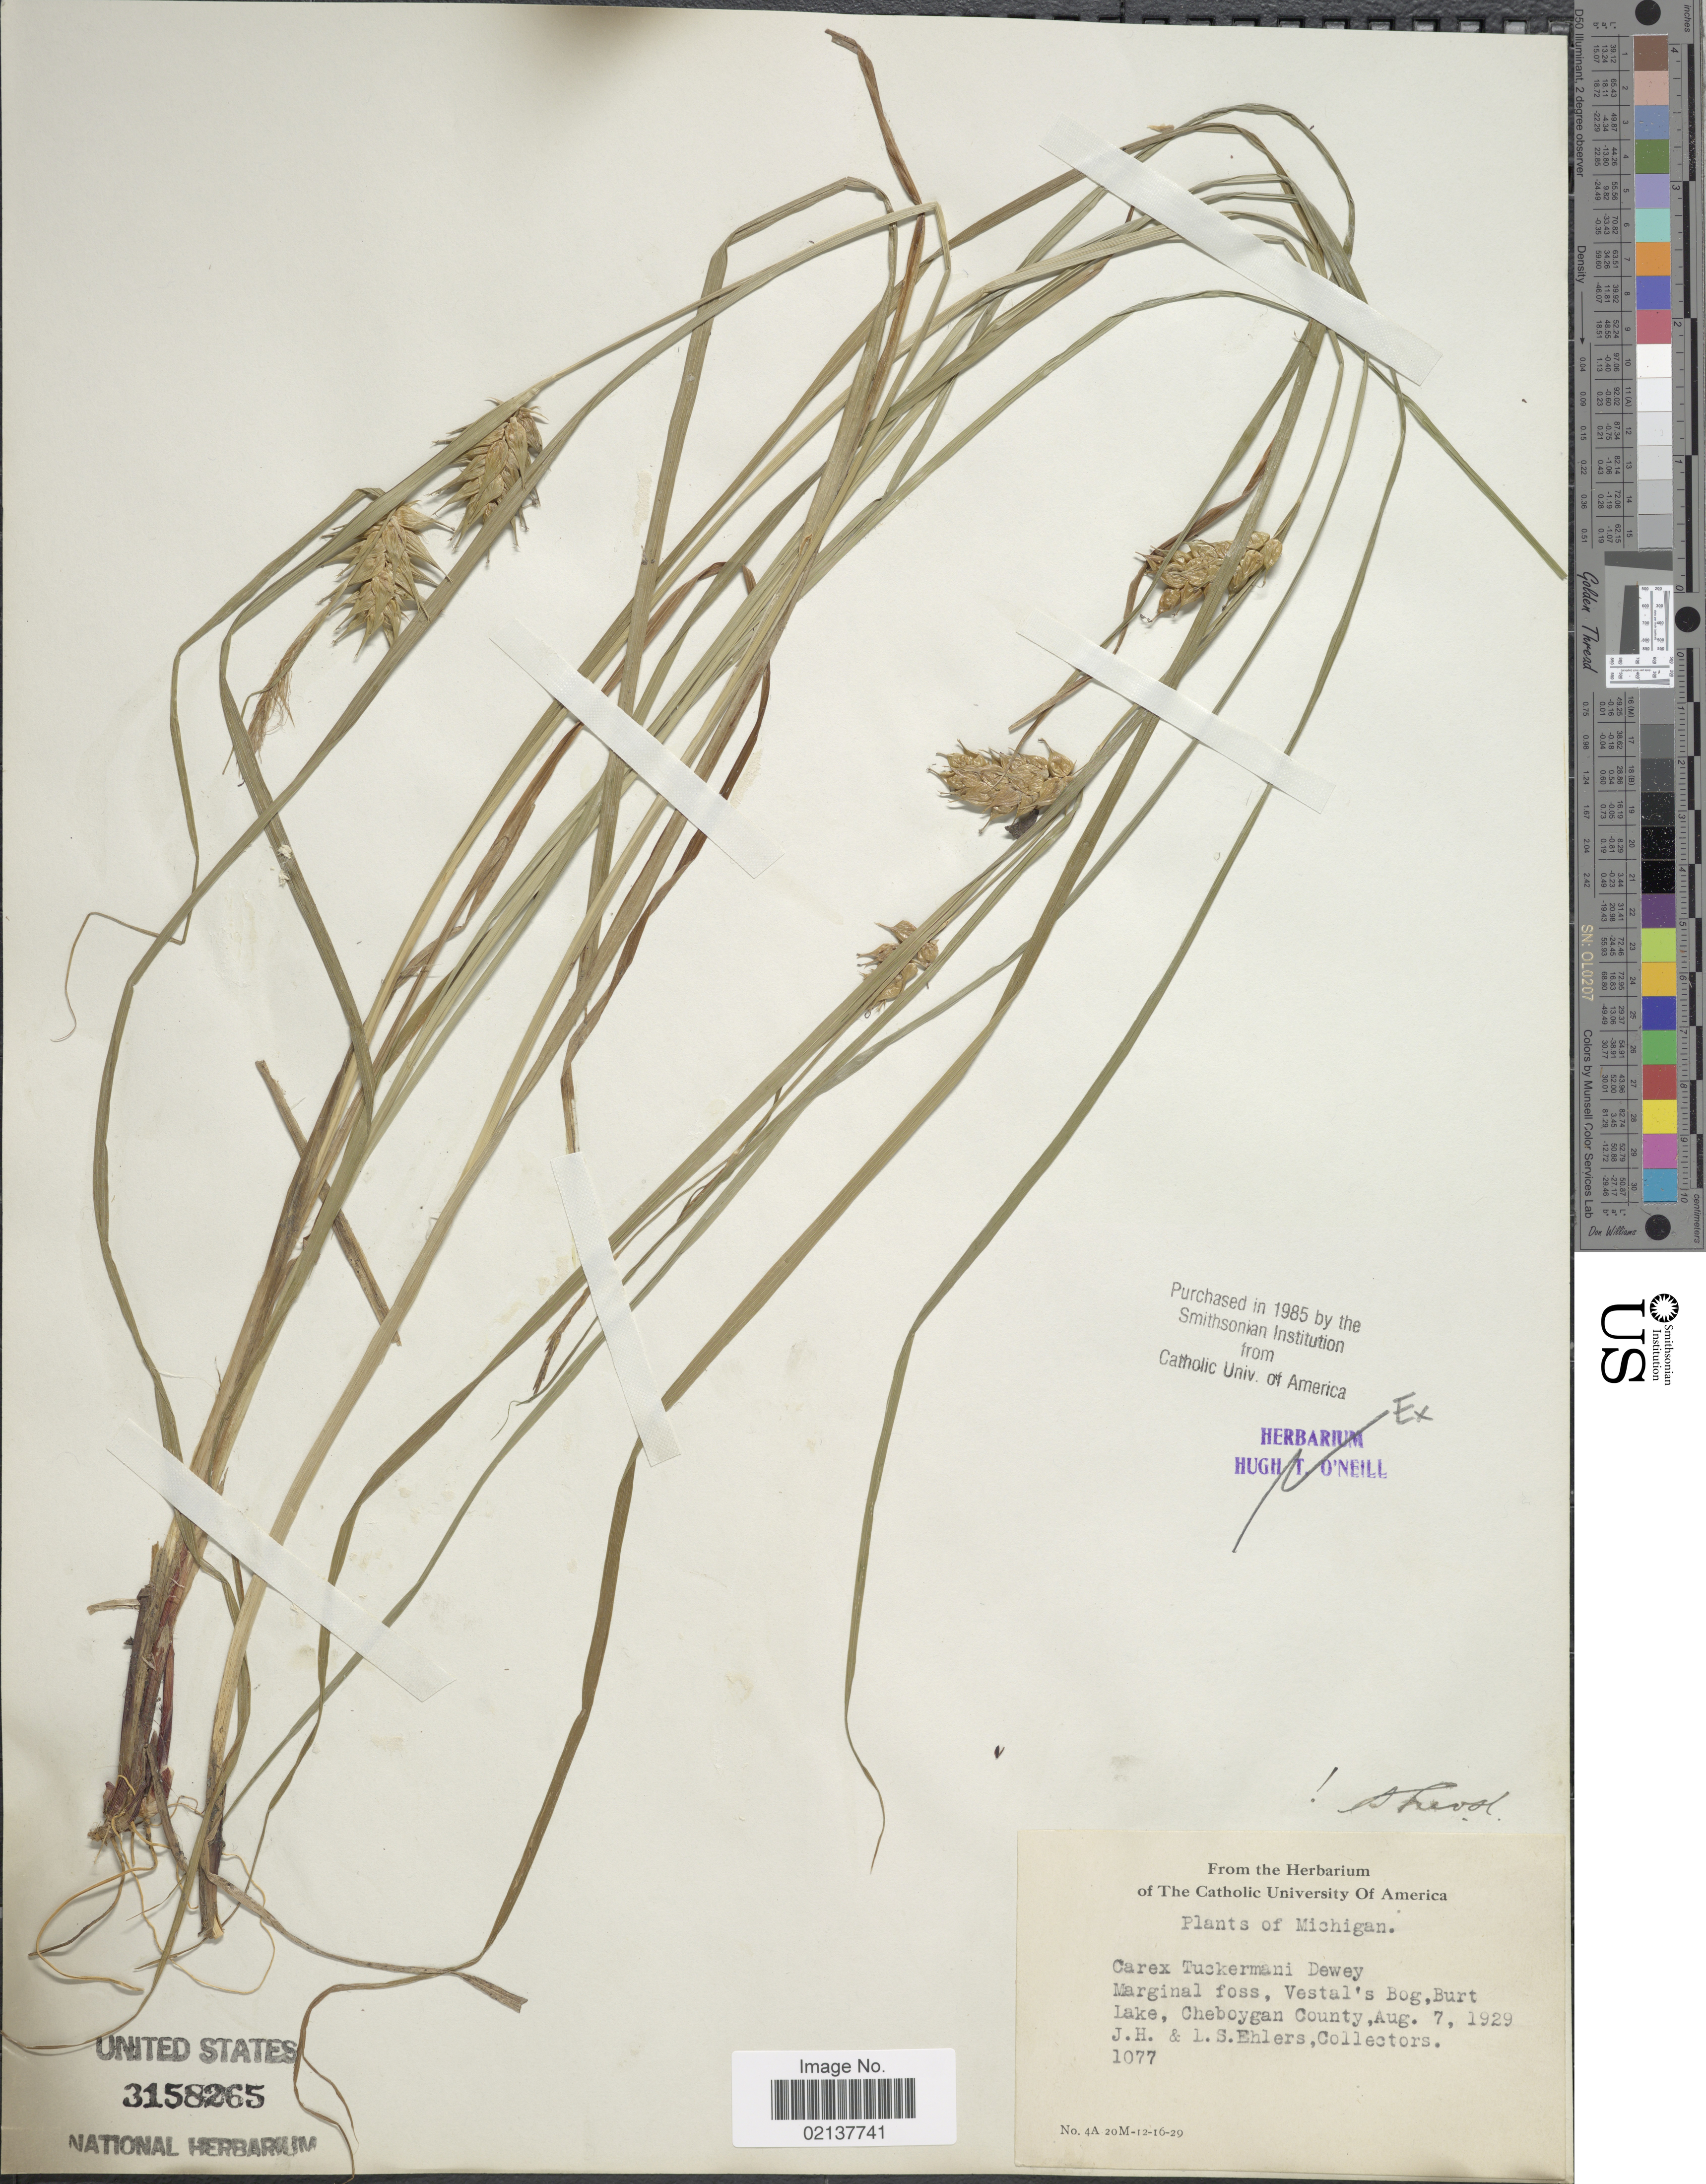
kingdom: Plantae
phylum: Tracheophyta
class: Liliopsida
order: Poales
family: Cyperaceae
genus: Carex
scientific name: Carex tuckermanii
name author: Boott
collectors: J. H. Ehlers & L. Ehlers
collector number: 1077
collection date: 1929-08-07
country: United States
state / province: Michigan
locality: Marginal foss, Vestal's Bog, Burt Lake, Cheboygan County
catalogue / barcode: US 3158265